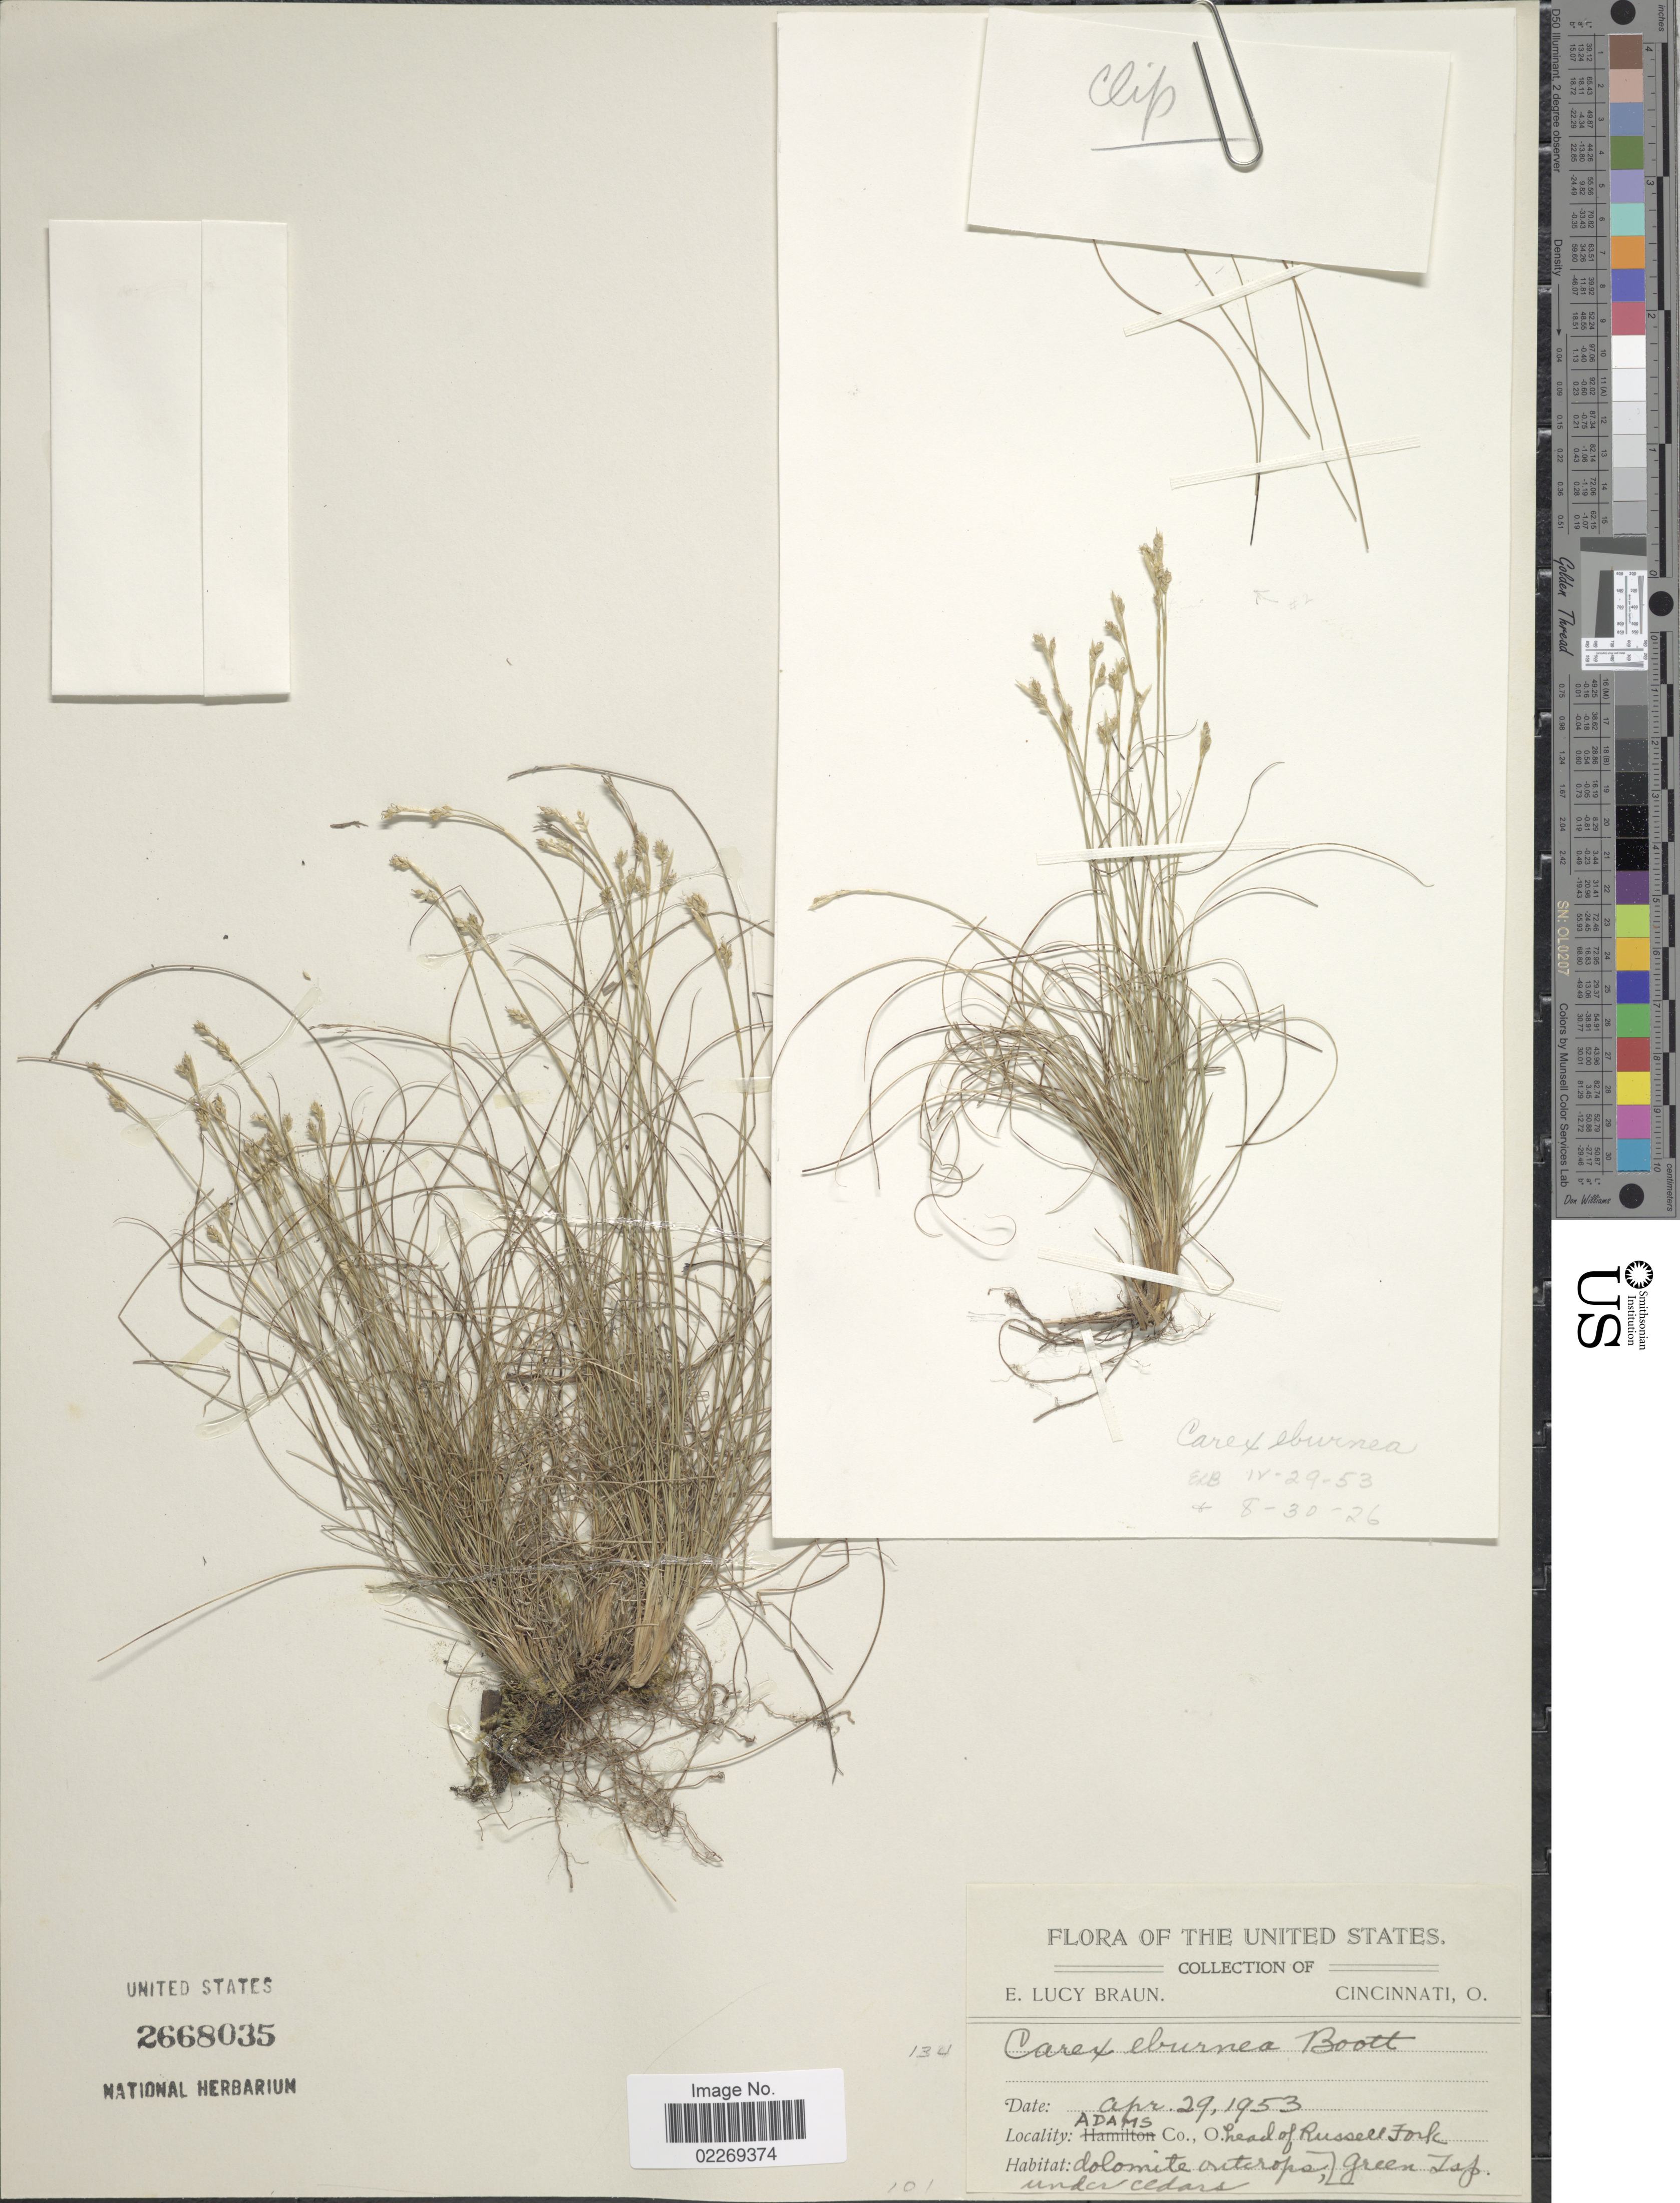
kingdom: Plantae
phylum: Tracheophyta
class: Liliopsida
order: Poales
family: Cyperaceae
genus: Carex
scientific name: Carex ebenea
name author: Rydb.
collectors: E. L. Braun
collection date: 1953-04-29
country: United States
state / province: Ohio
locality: Adams Co., O. head of Russell Fork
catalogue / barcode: US 2668035